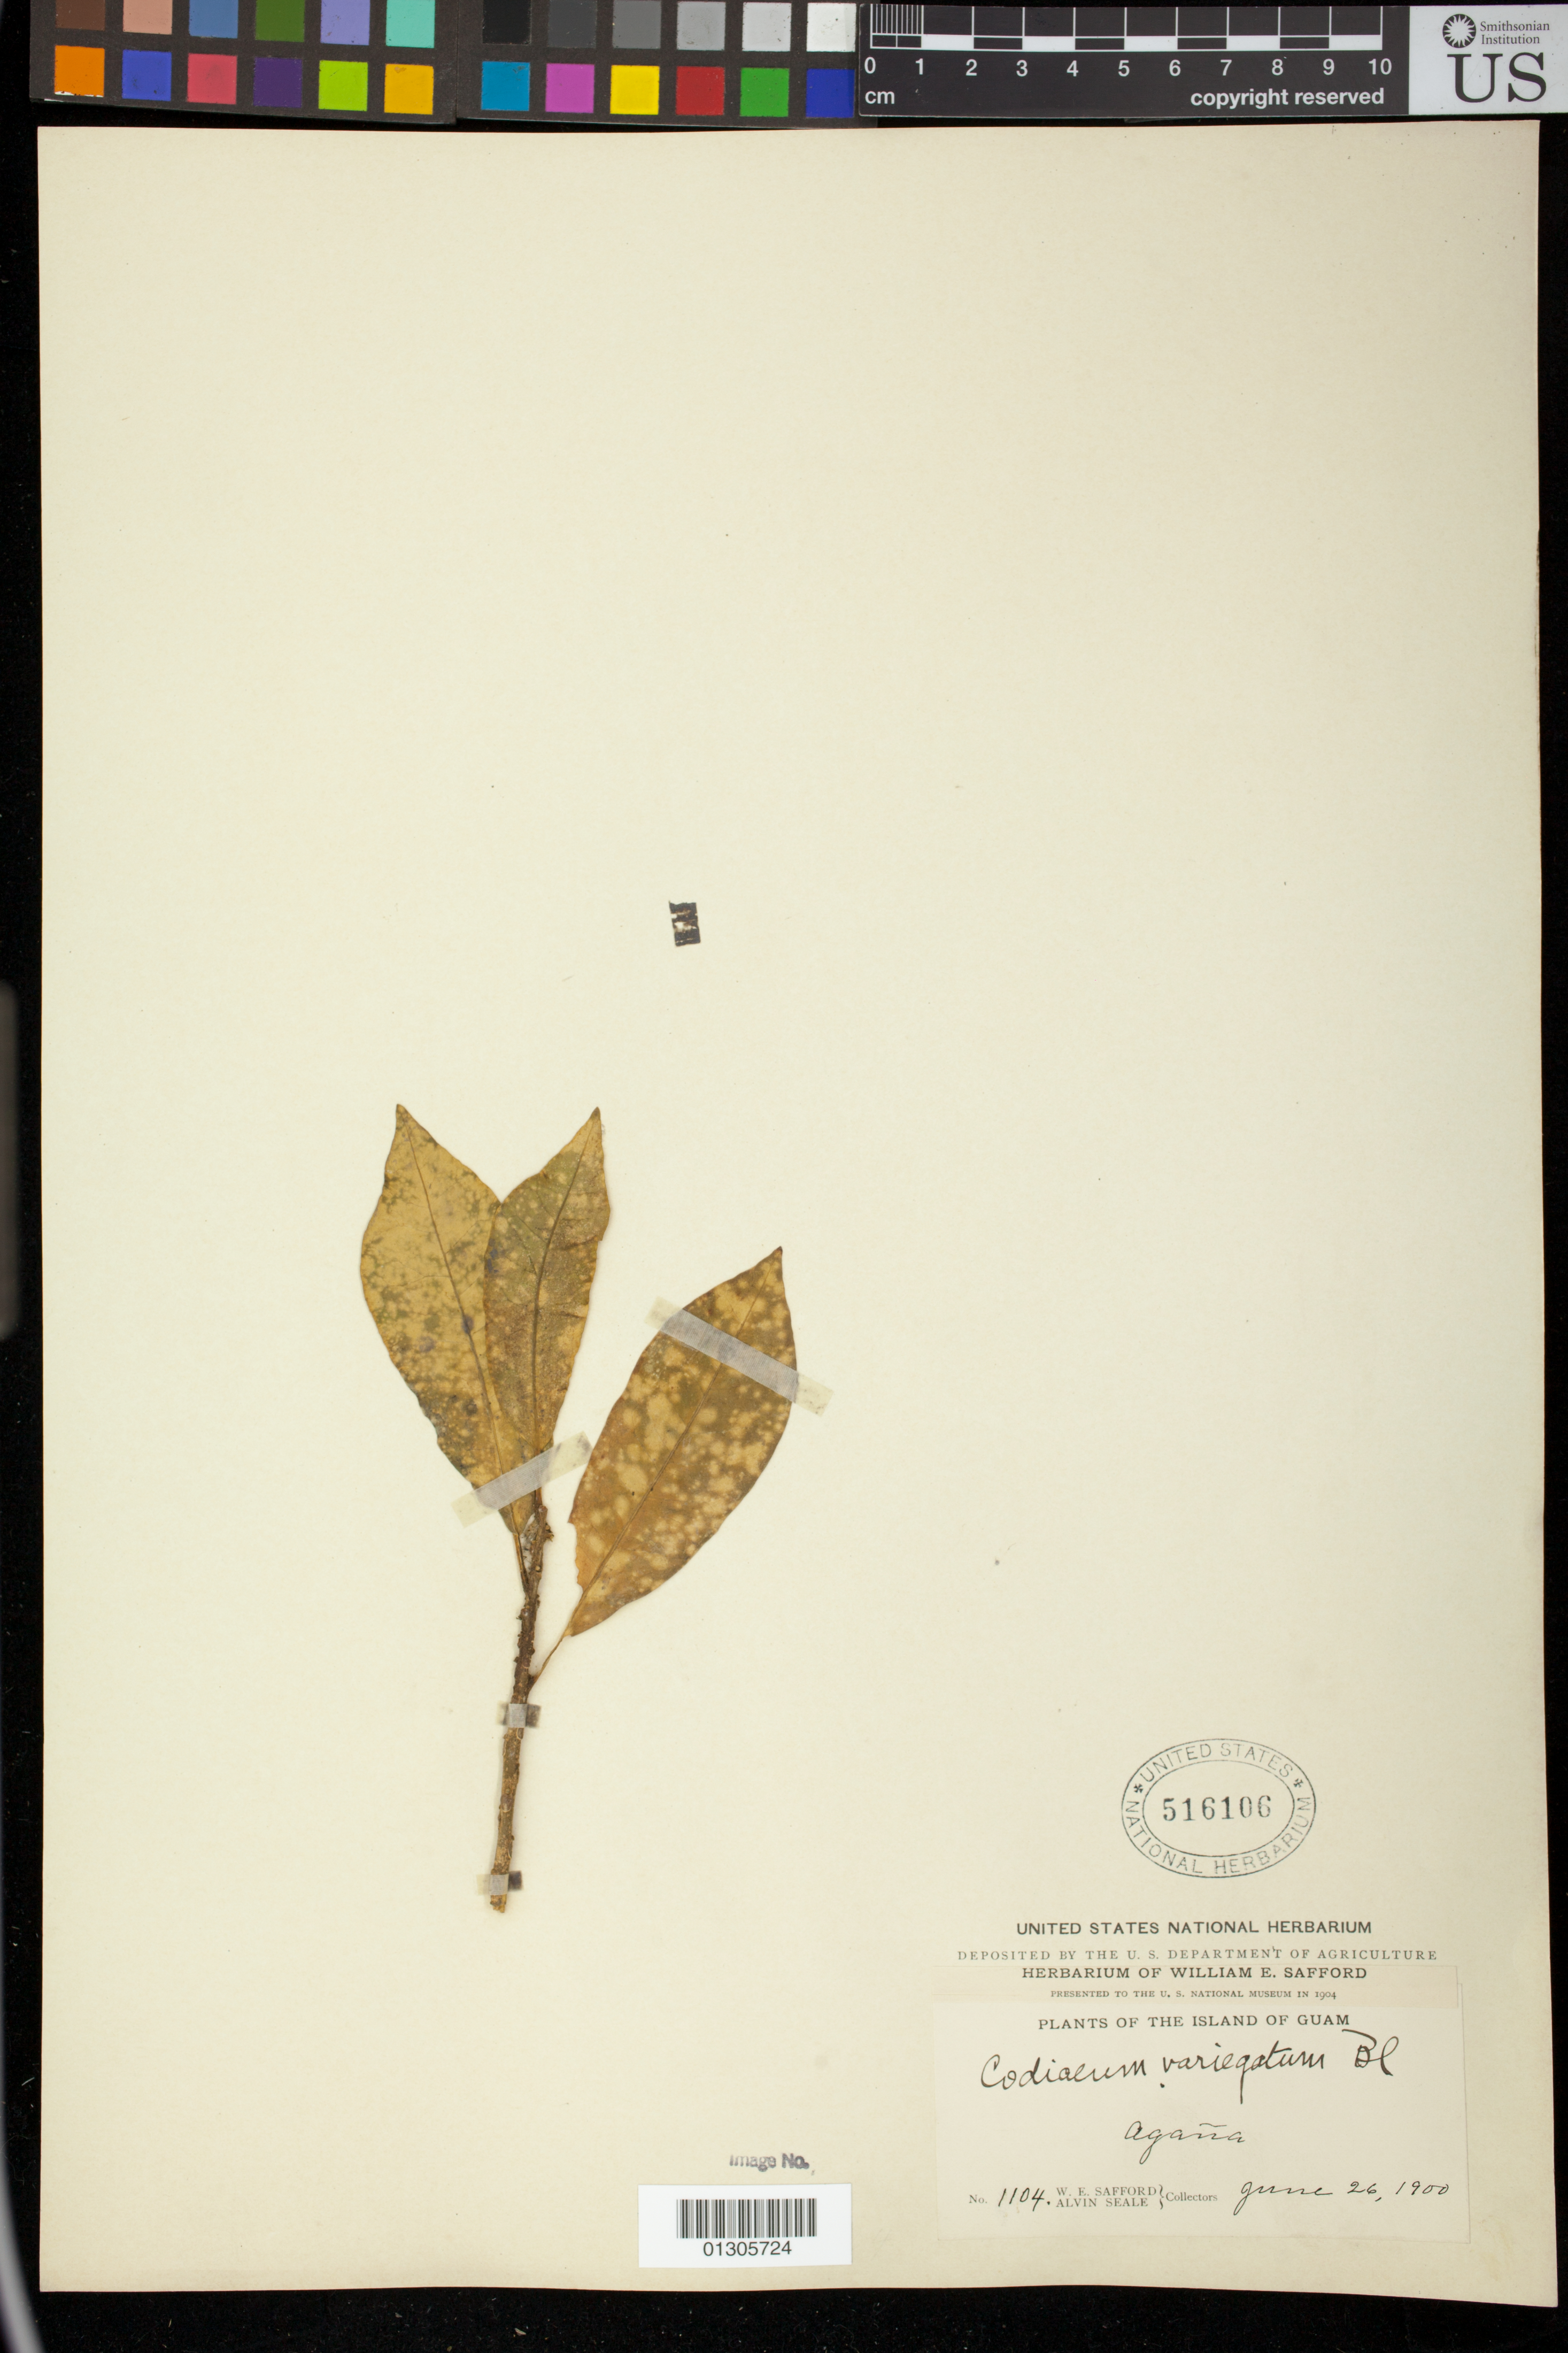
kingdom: Plantae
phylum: Tracheophyta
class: Magnoliopsida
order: Malpighiales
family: Euphorbiaceae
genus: Codiaeum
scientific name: Codiaeum variegatum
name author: (L.) Rumph. ex A. Juss.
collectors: W. E. Safford & A. Seale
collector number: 1104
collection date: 1900-06-26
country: Guam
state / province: Agana Heights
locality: Agana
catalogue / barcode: US 516106